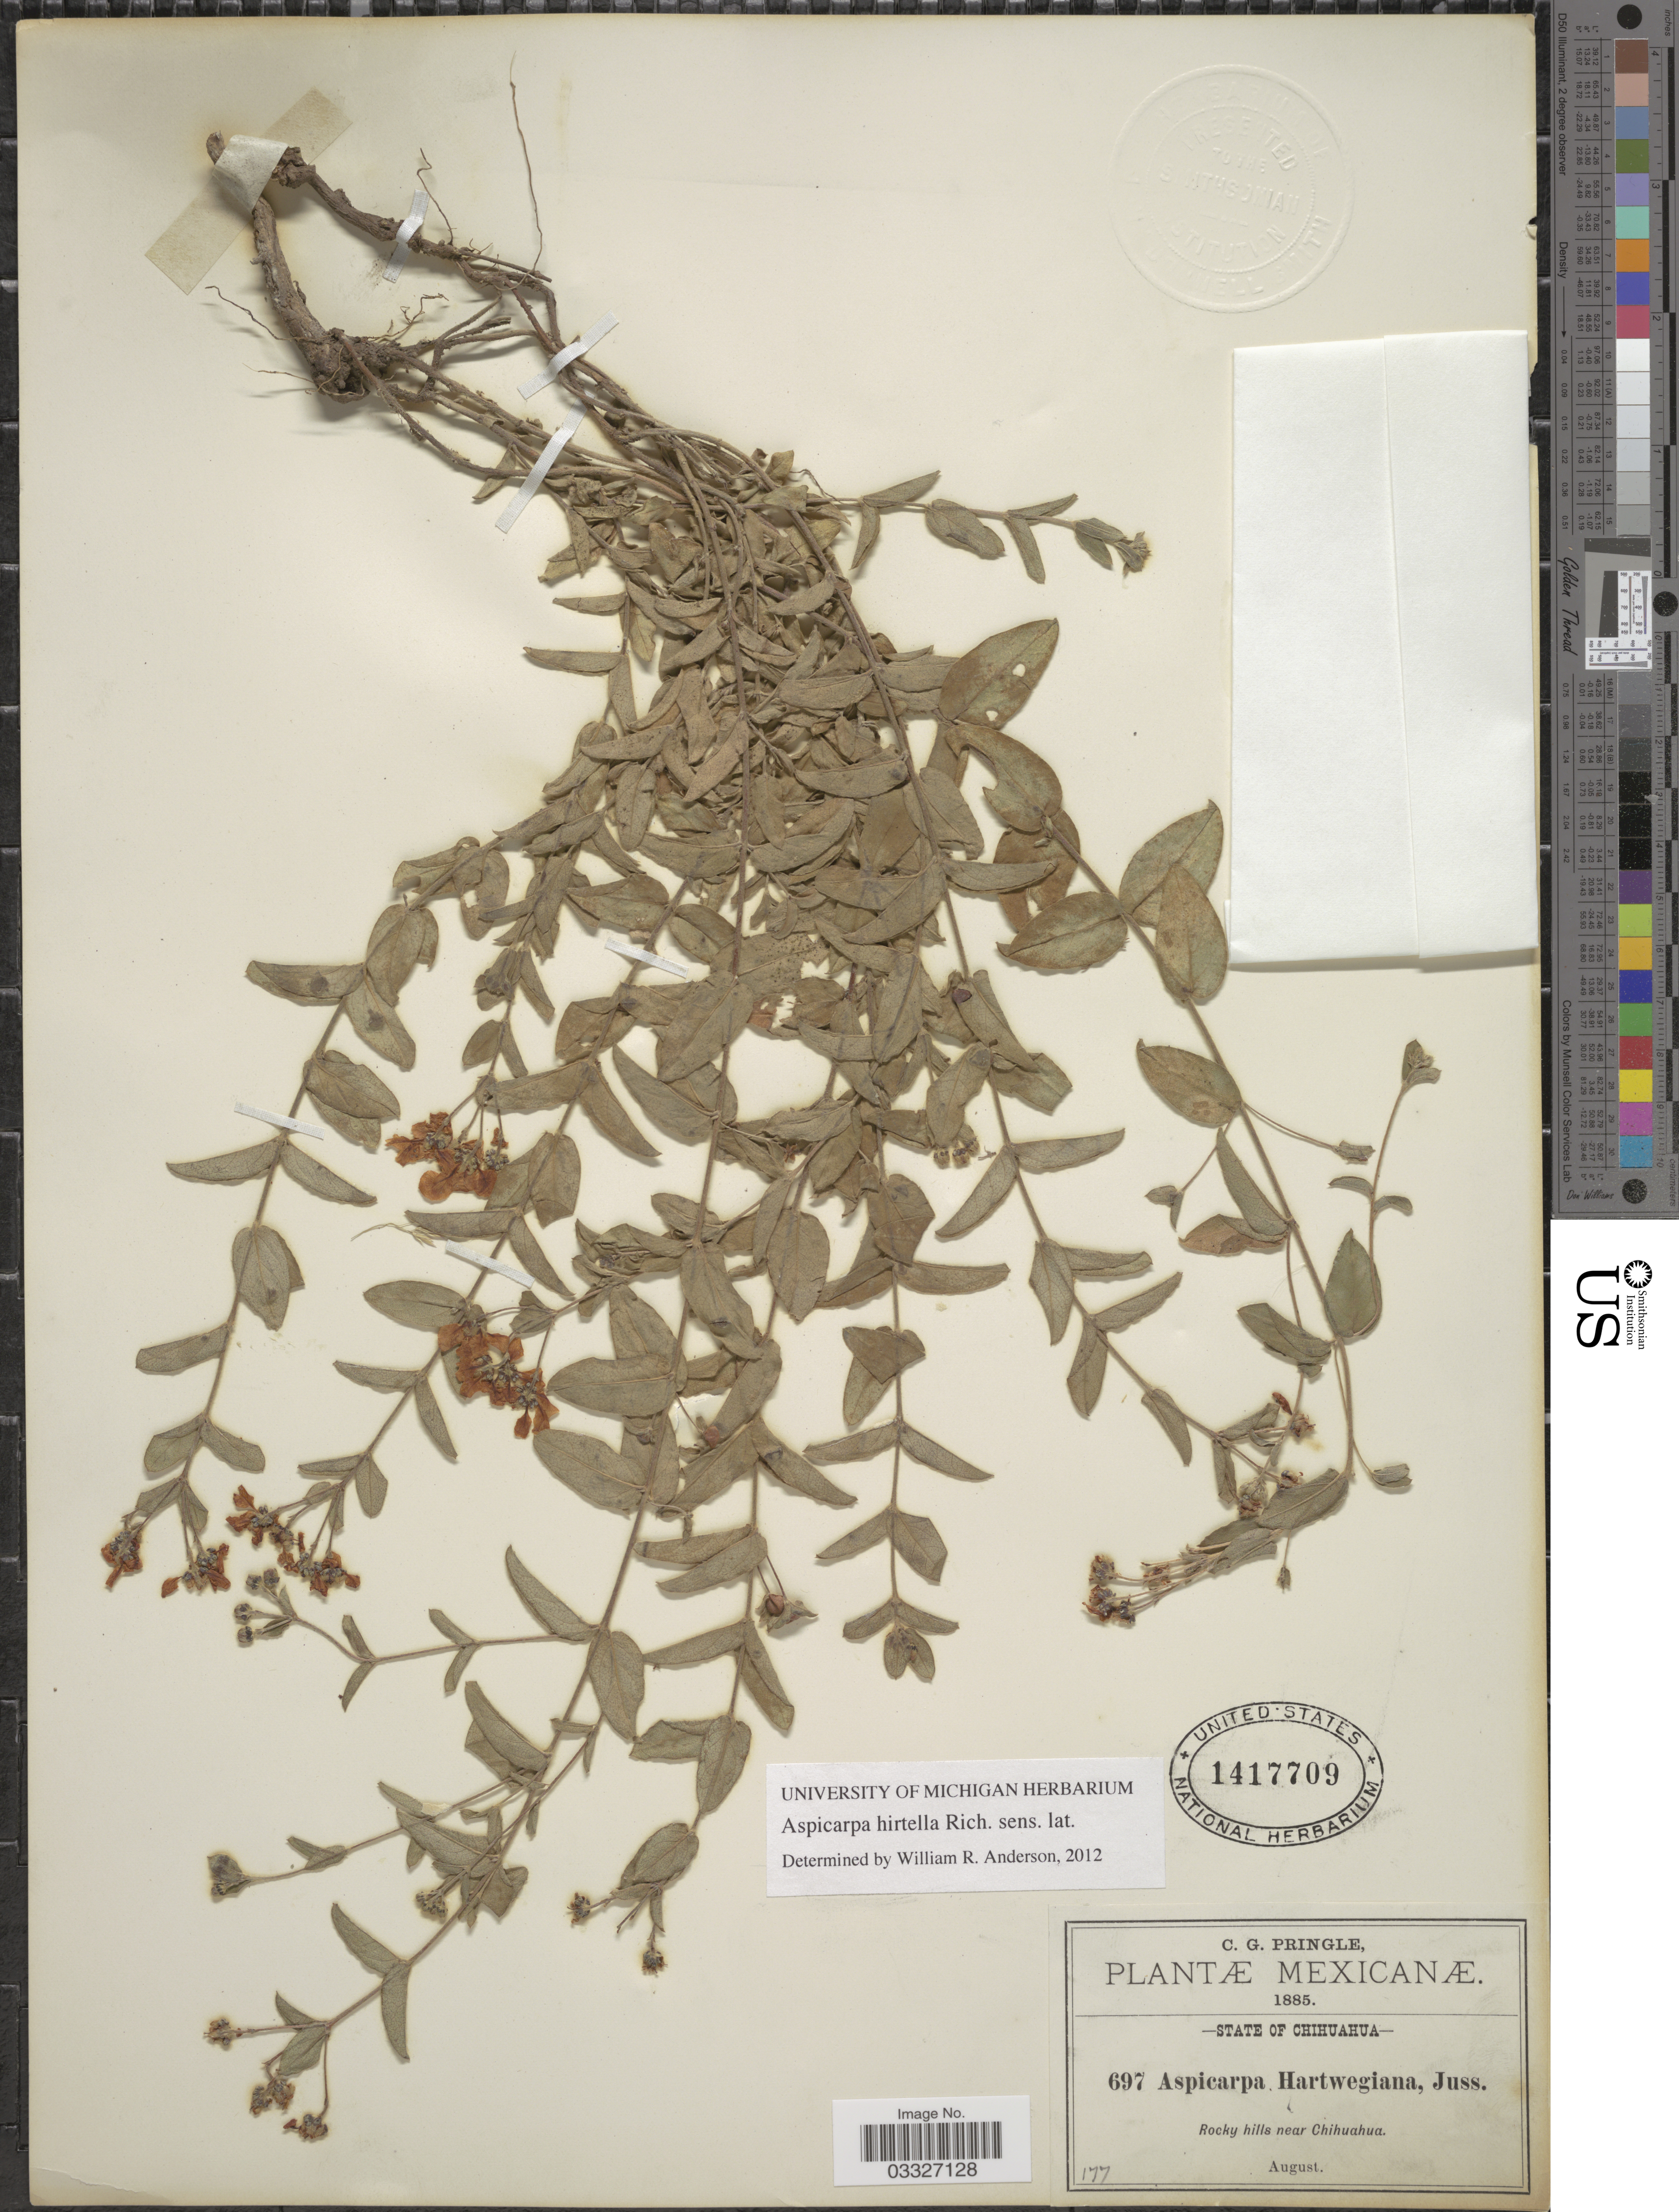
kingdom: Plantae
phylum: Tracheophyta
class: Magnoliopsida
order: Malpighiales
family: Malpighiaceae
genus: Aspicarpa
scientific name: Aspicarpa hirtella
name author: Rich.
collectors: C. G. Pringle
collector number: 697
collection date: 1885-08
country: Mexico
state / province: Chihuahua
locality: Rocky hills near Chihuahua.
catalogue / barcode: US 1417709